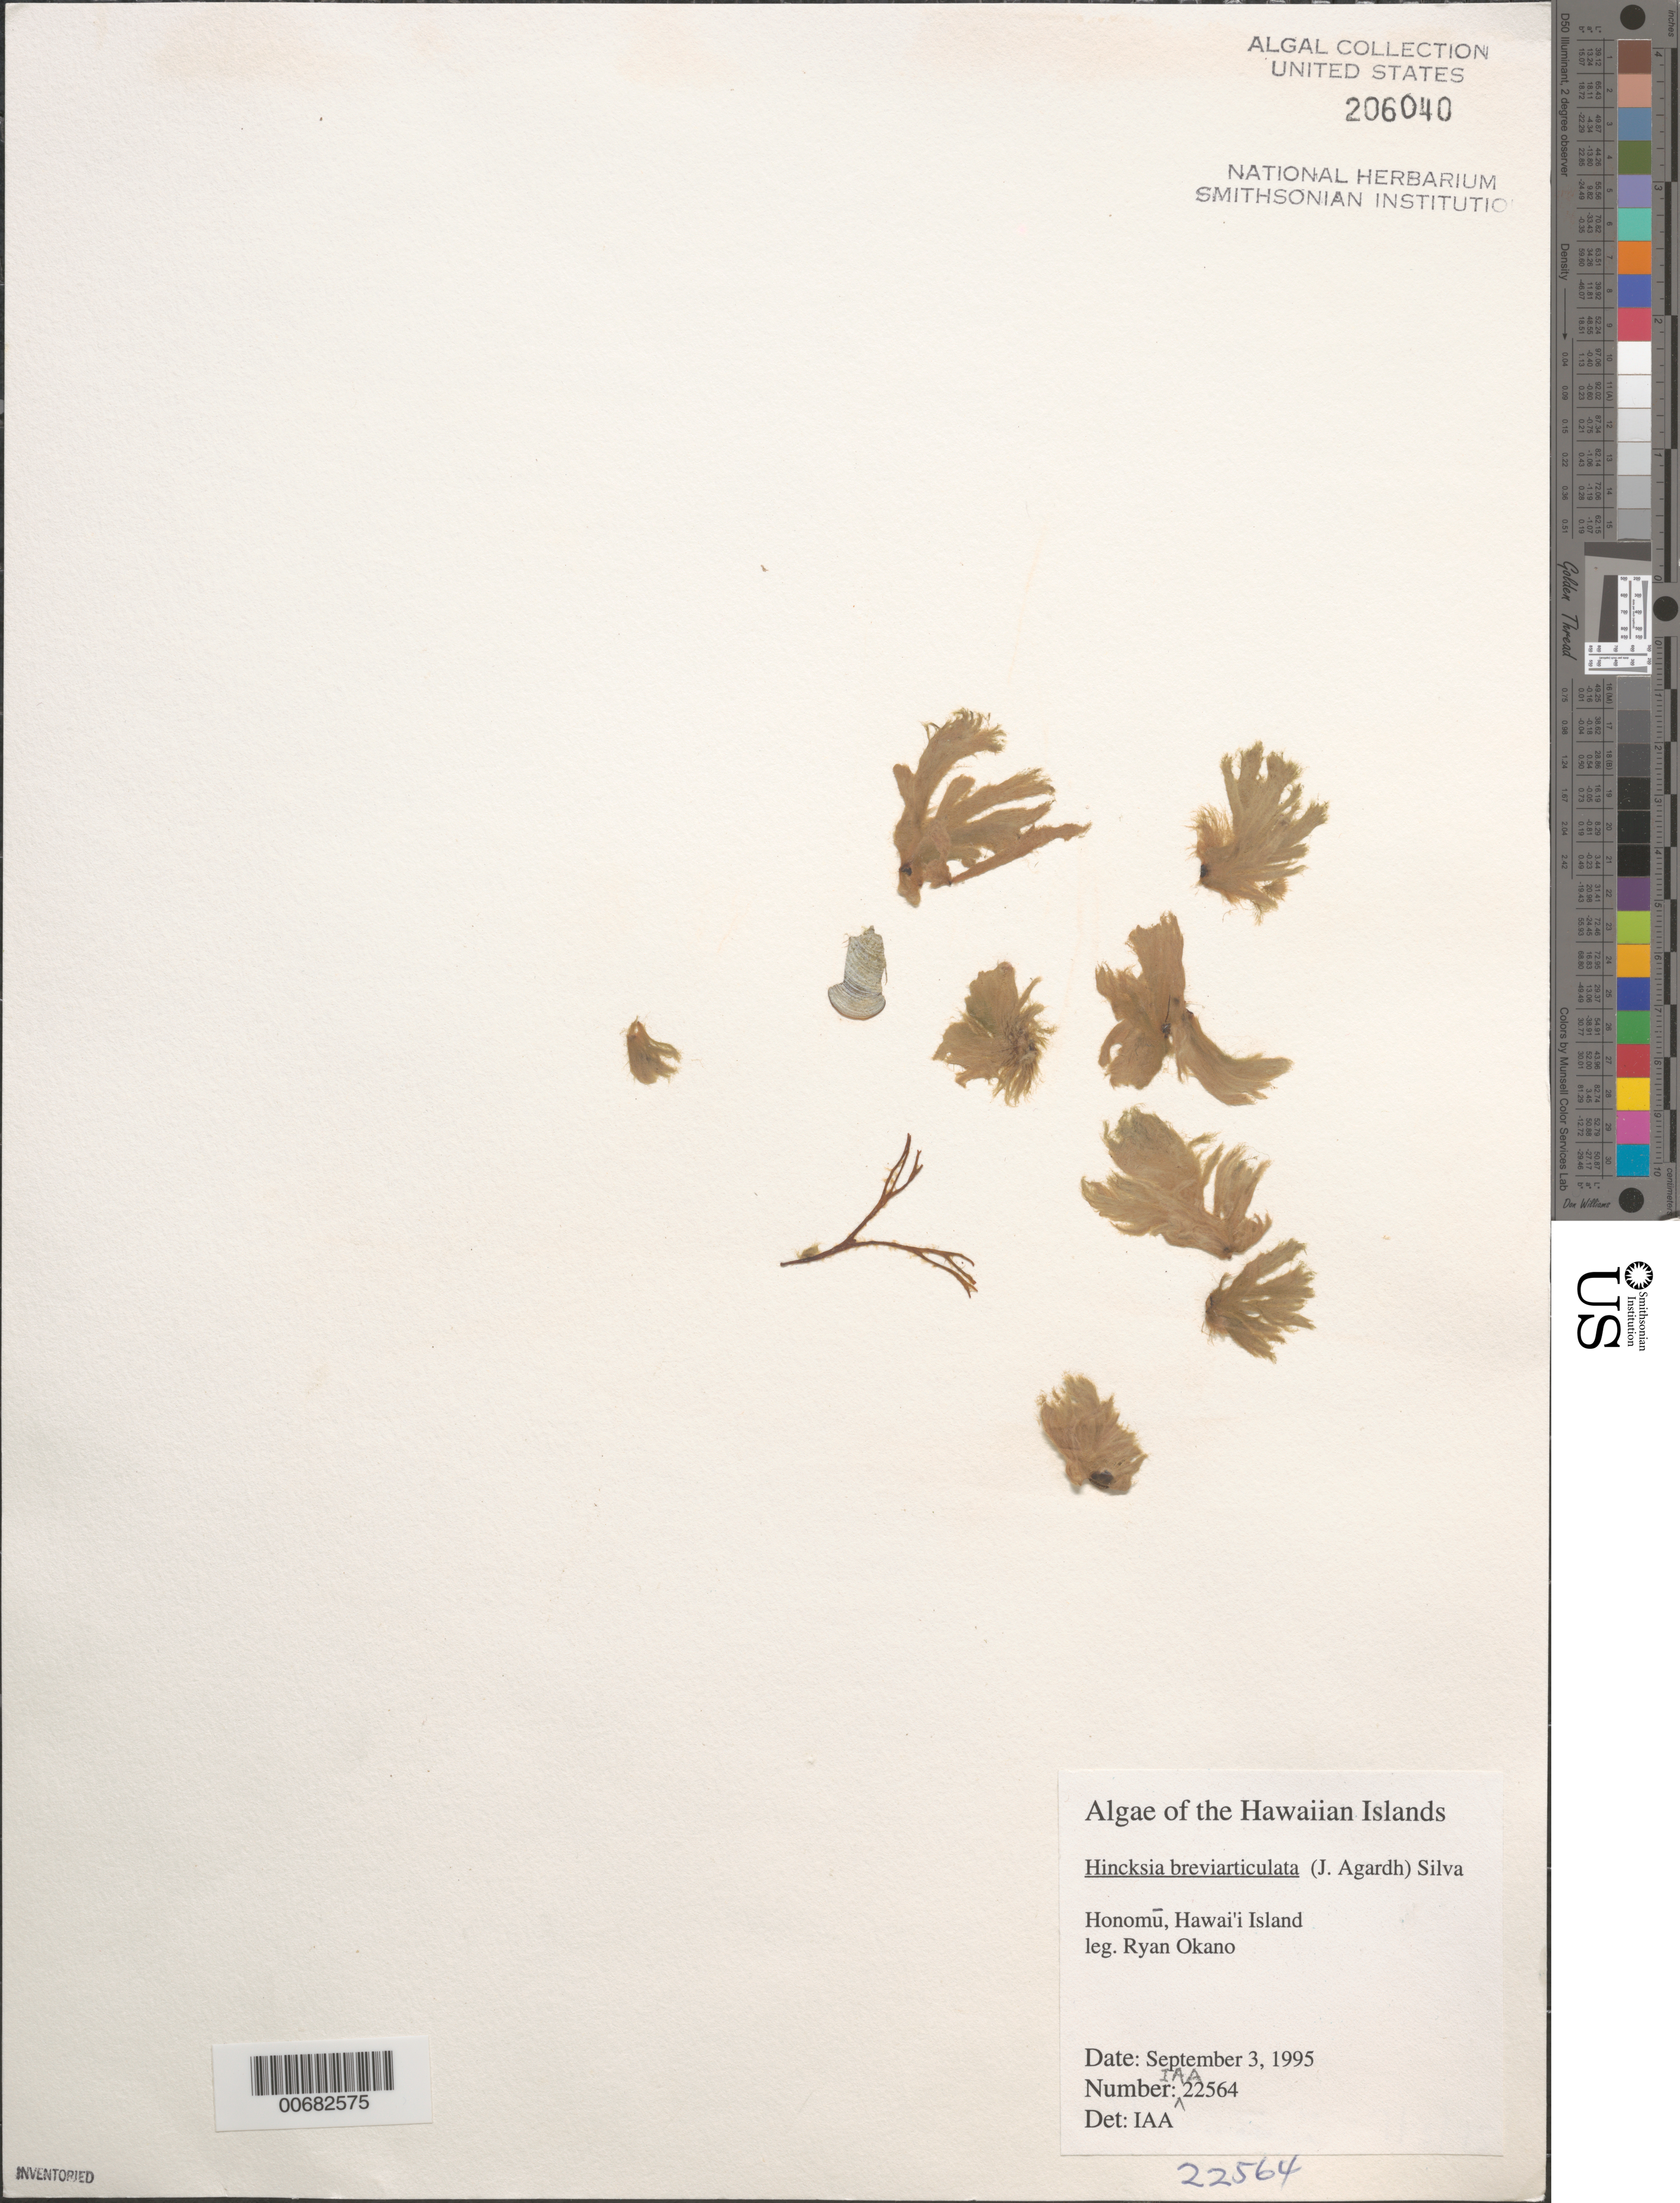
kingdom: Chromista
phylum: Ochrophyta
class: Phaeophyceae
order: Scytothamnales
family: Asteronemataceae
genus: Asteronema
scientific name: Asteronema breviarticulatum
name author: (J. Agardh) Ouriques & Bouzon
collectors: R. Okano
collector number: IAA 22564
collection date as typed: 03 Sep 1995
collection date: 1995-09-03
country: United States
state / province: Hawaii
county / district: Hawaii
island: Hawaii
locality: Honomu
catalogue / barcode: US 206040